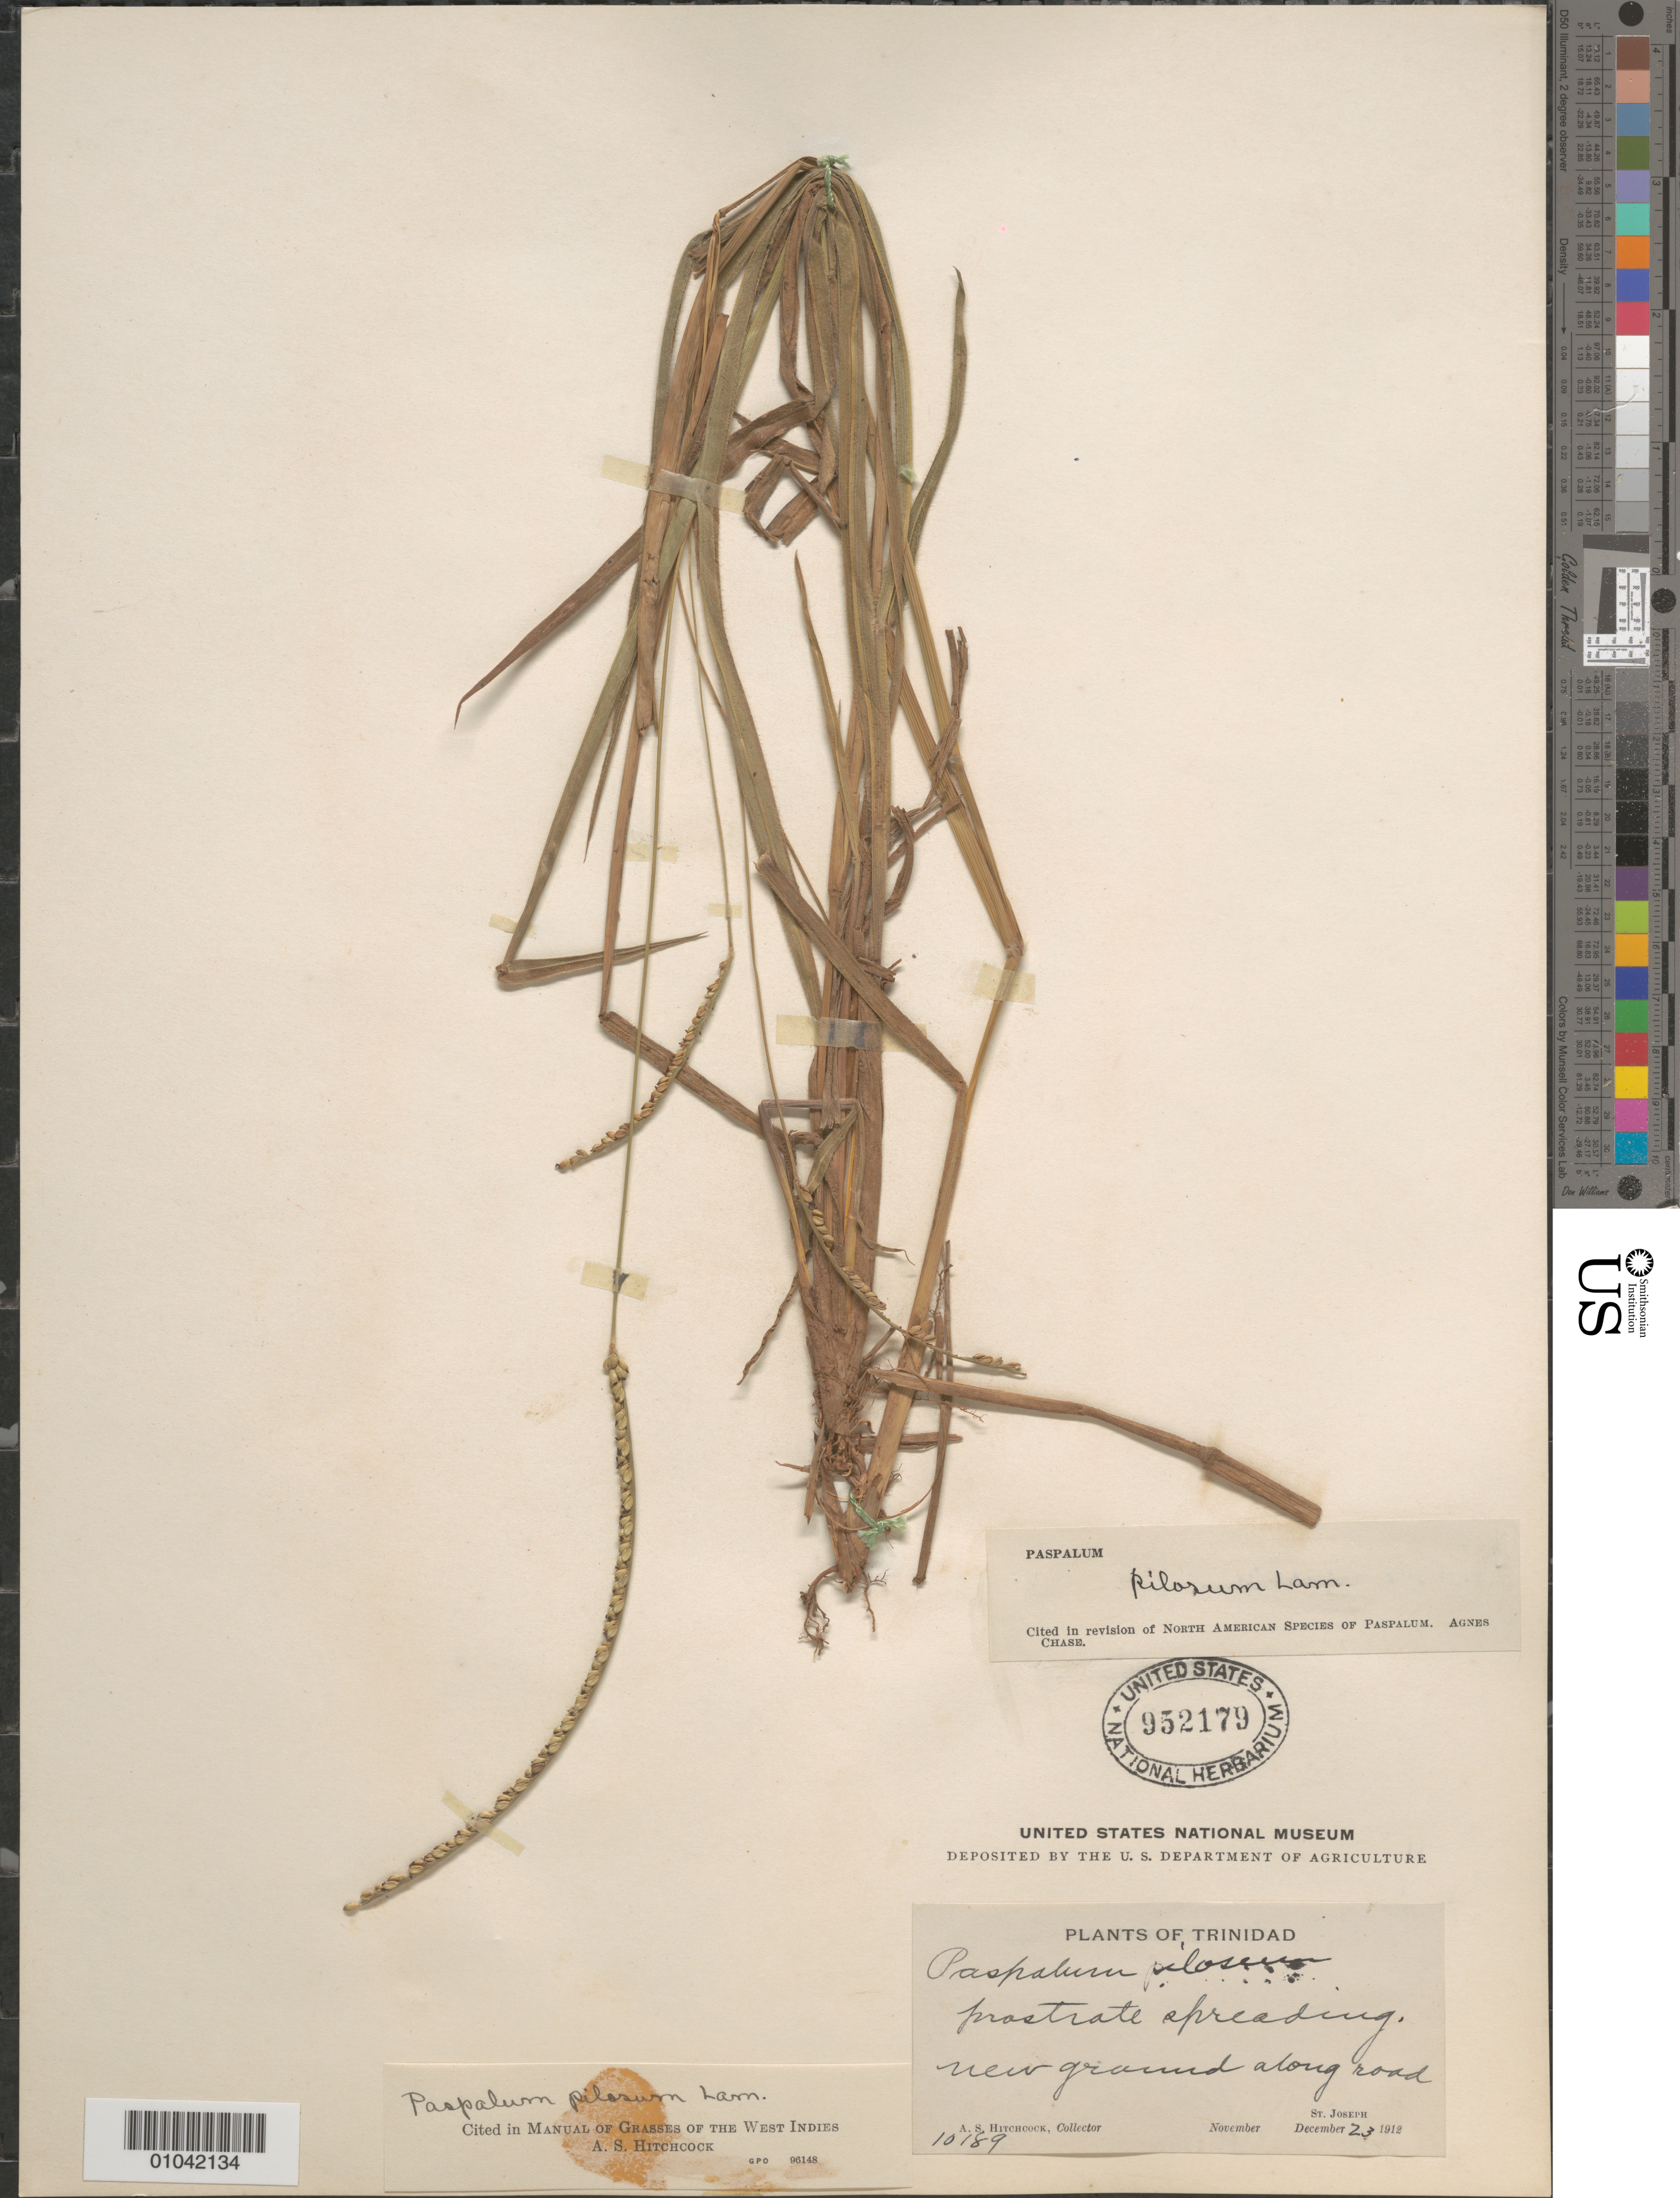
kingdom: Plantae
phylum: Tracheophyta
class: Liliopsida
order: Poales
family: Poaceae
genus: Paspalum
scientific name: Paspalum pilosum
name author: Lam.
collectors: A. S. Hitchcock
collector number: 10189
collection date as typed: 23 Dec 1912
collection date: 1912-12-23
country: Trinidad and Tobago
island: Trinidad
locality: St. Joseph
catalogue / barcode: US 952179